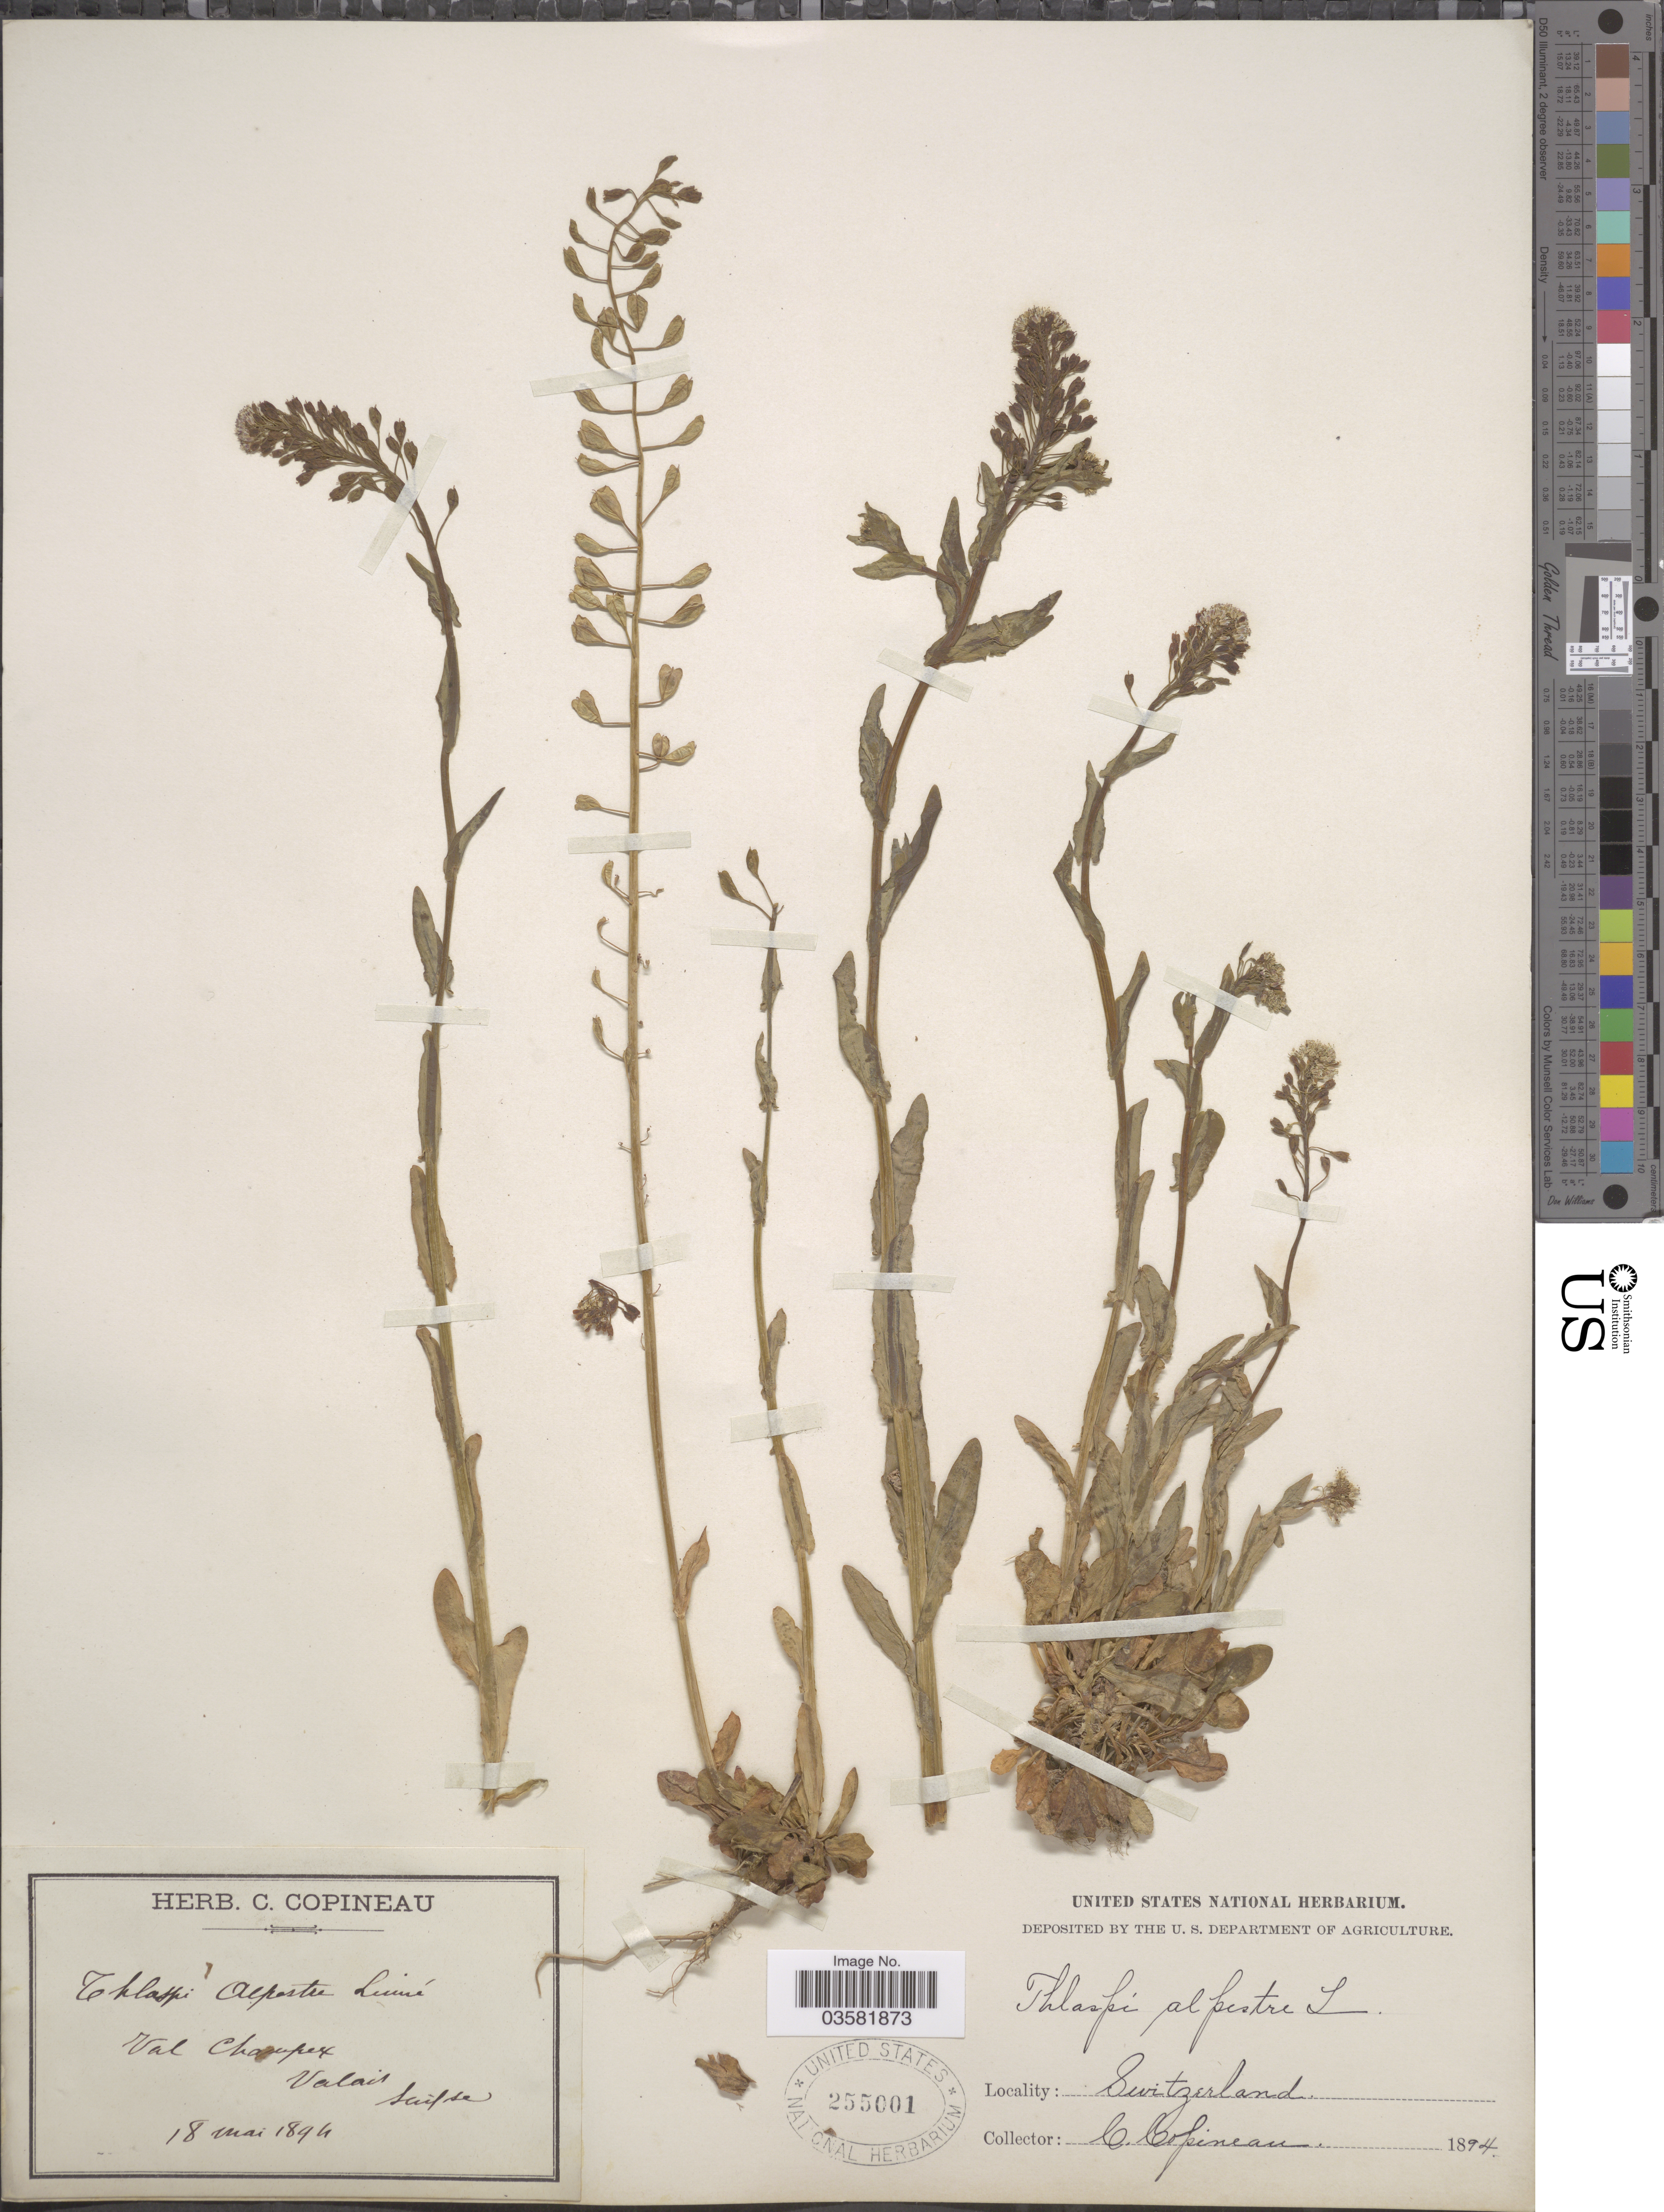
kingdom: Plantae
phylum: Tracheophyta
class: Magnoliopsida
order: Brassicales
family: Brassicaceae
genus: Thlaspi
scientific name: Thlaspi alpestre L. nom. illeg.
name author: L.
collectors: C. Copineau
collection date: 1894-05-18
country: Switzerland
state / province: Valais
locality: Val Champex. Suisse.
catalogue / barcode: US 255001